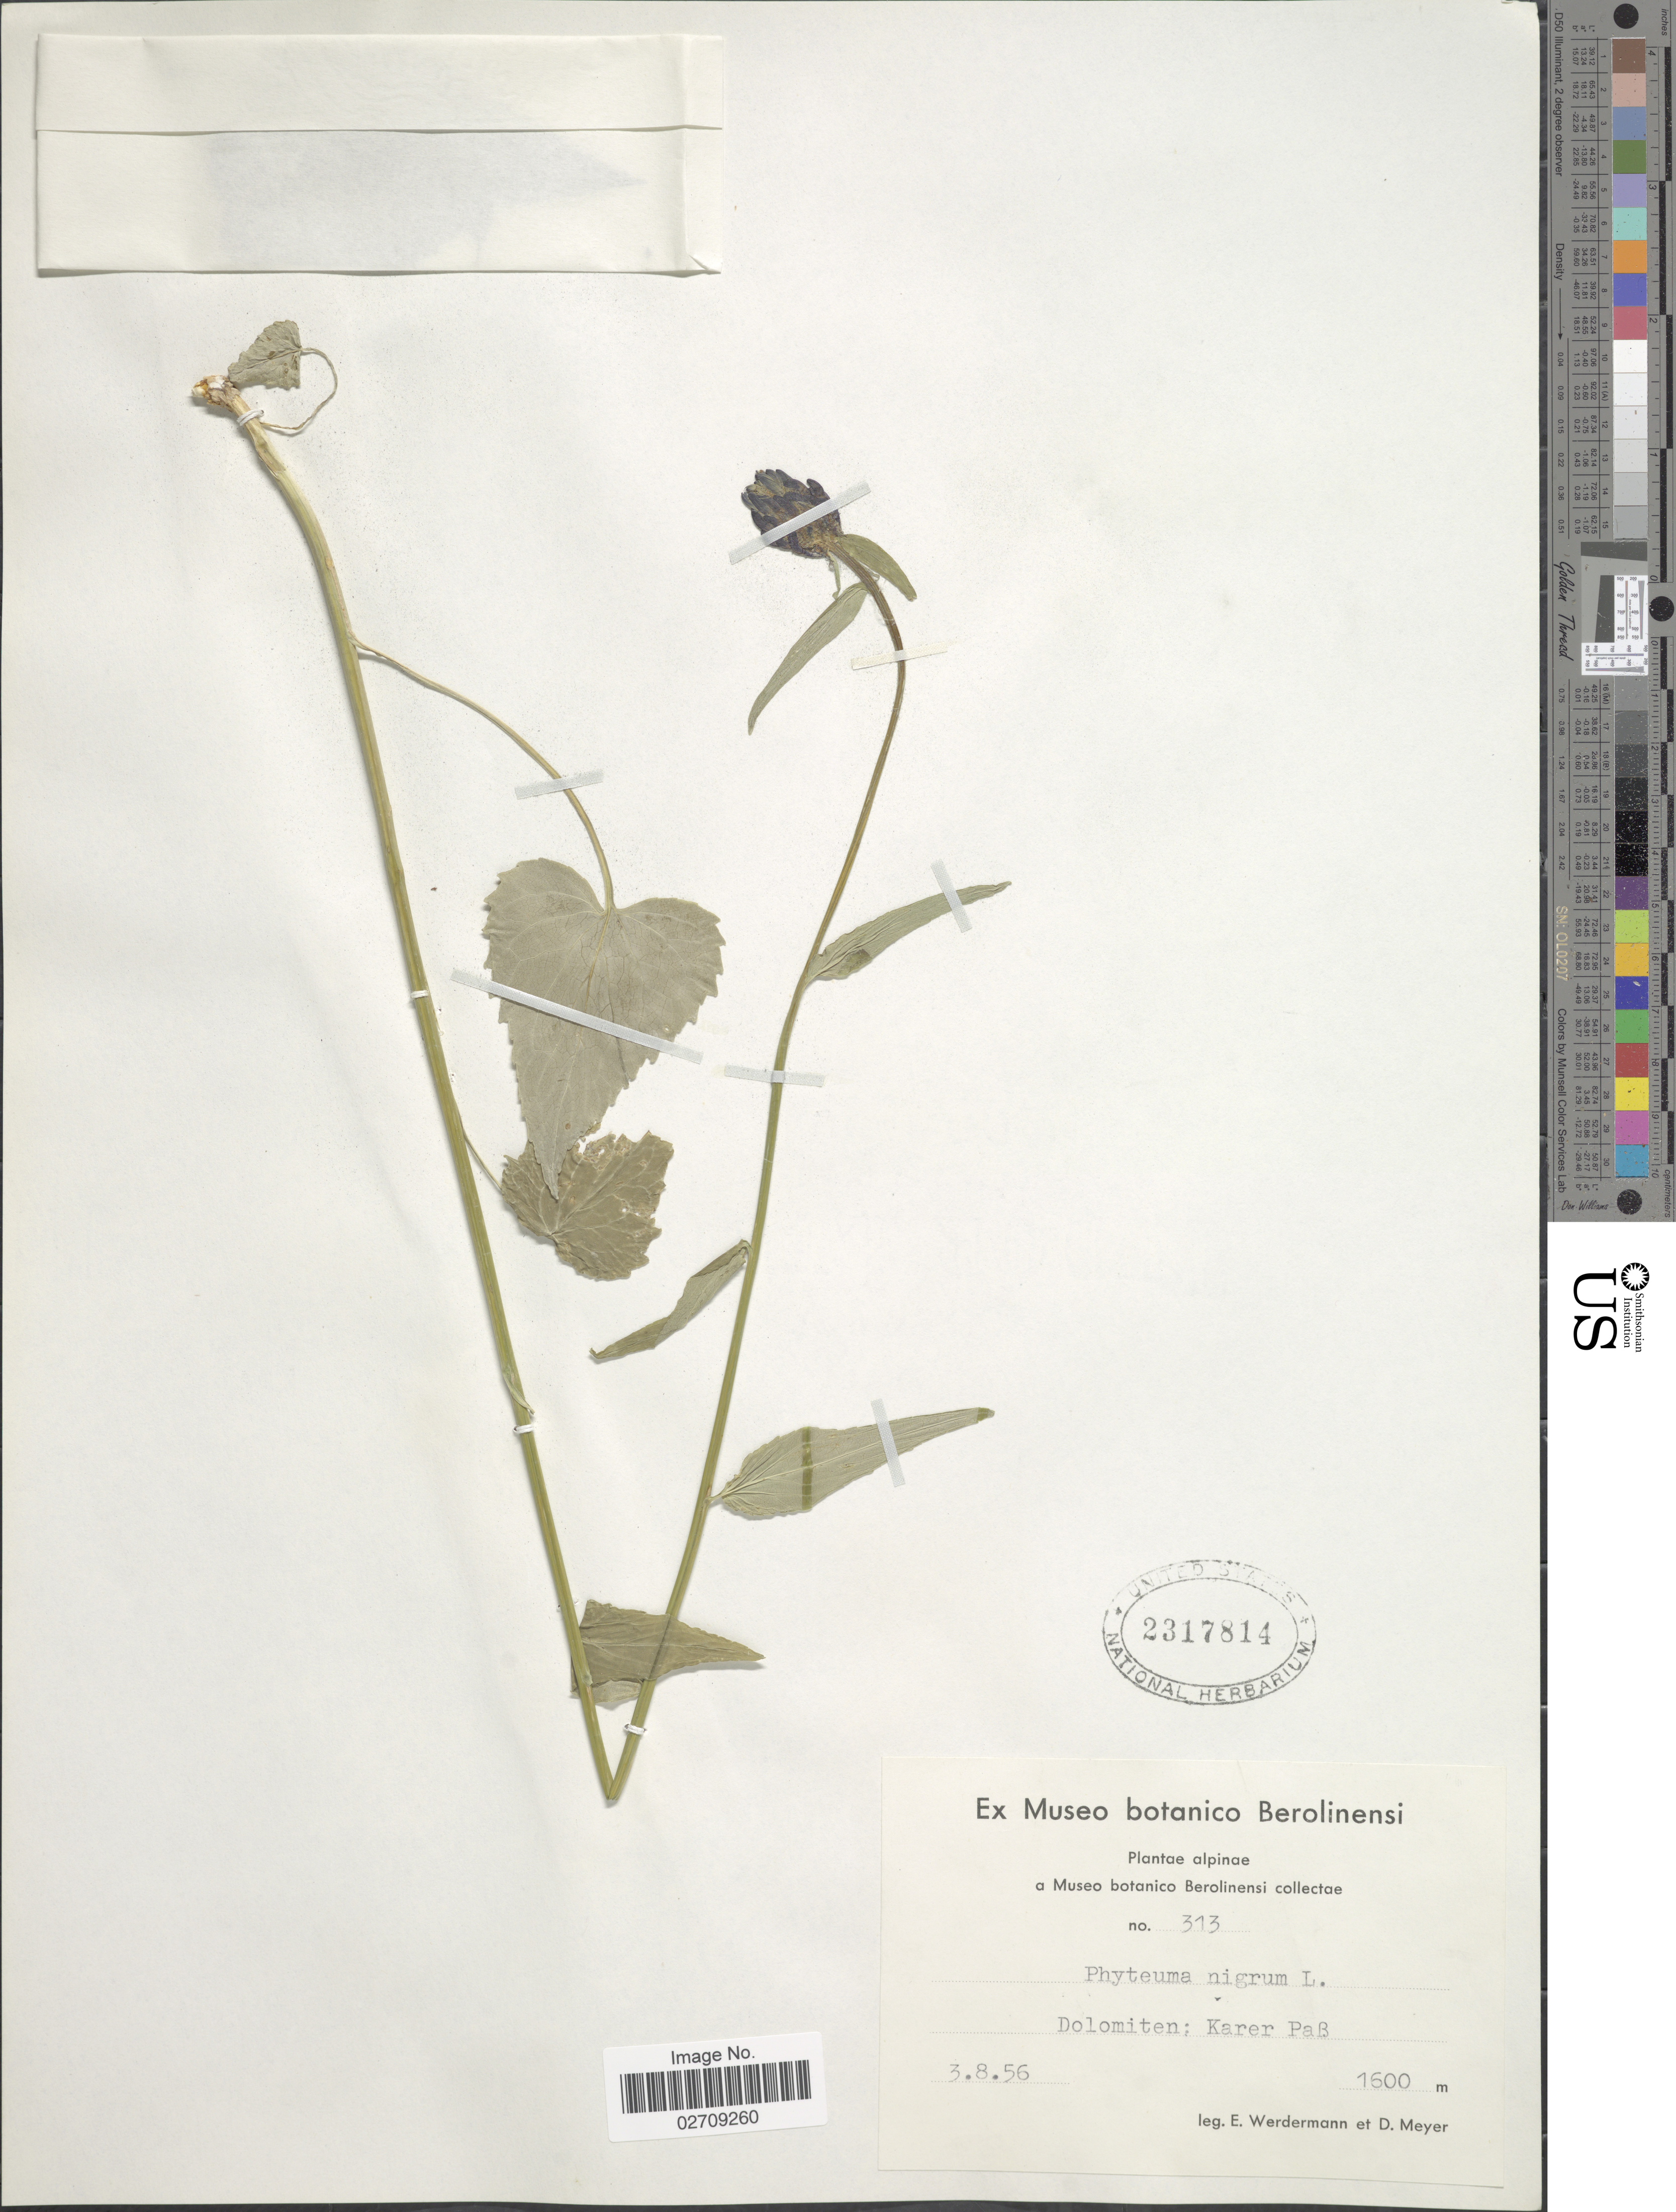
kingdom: Plantae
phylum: Tracheophyta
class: Magnoliopsida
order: Asterales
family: Campanulaceae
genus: Phyteuma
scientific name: Phyteuma nigrum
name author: F.W. Schmidt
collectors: E. Werdermann & D. Meyer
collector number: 313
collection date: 1956-08-03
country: Italy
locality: Alpinae. Dolomiten: Karer Paß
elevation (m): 1600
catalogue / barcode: US 2317814